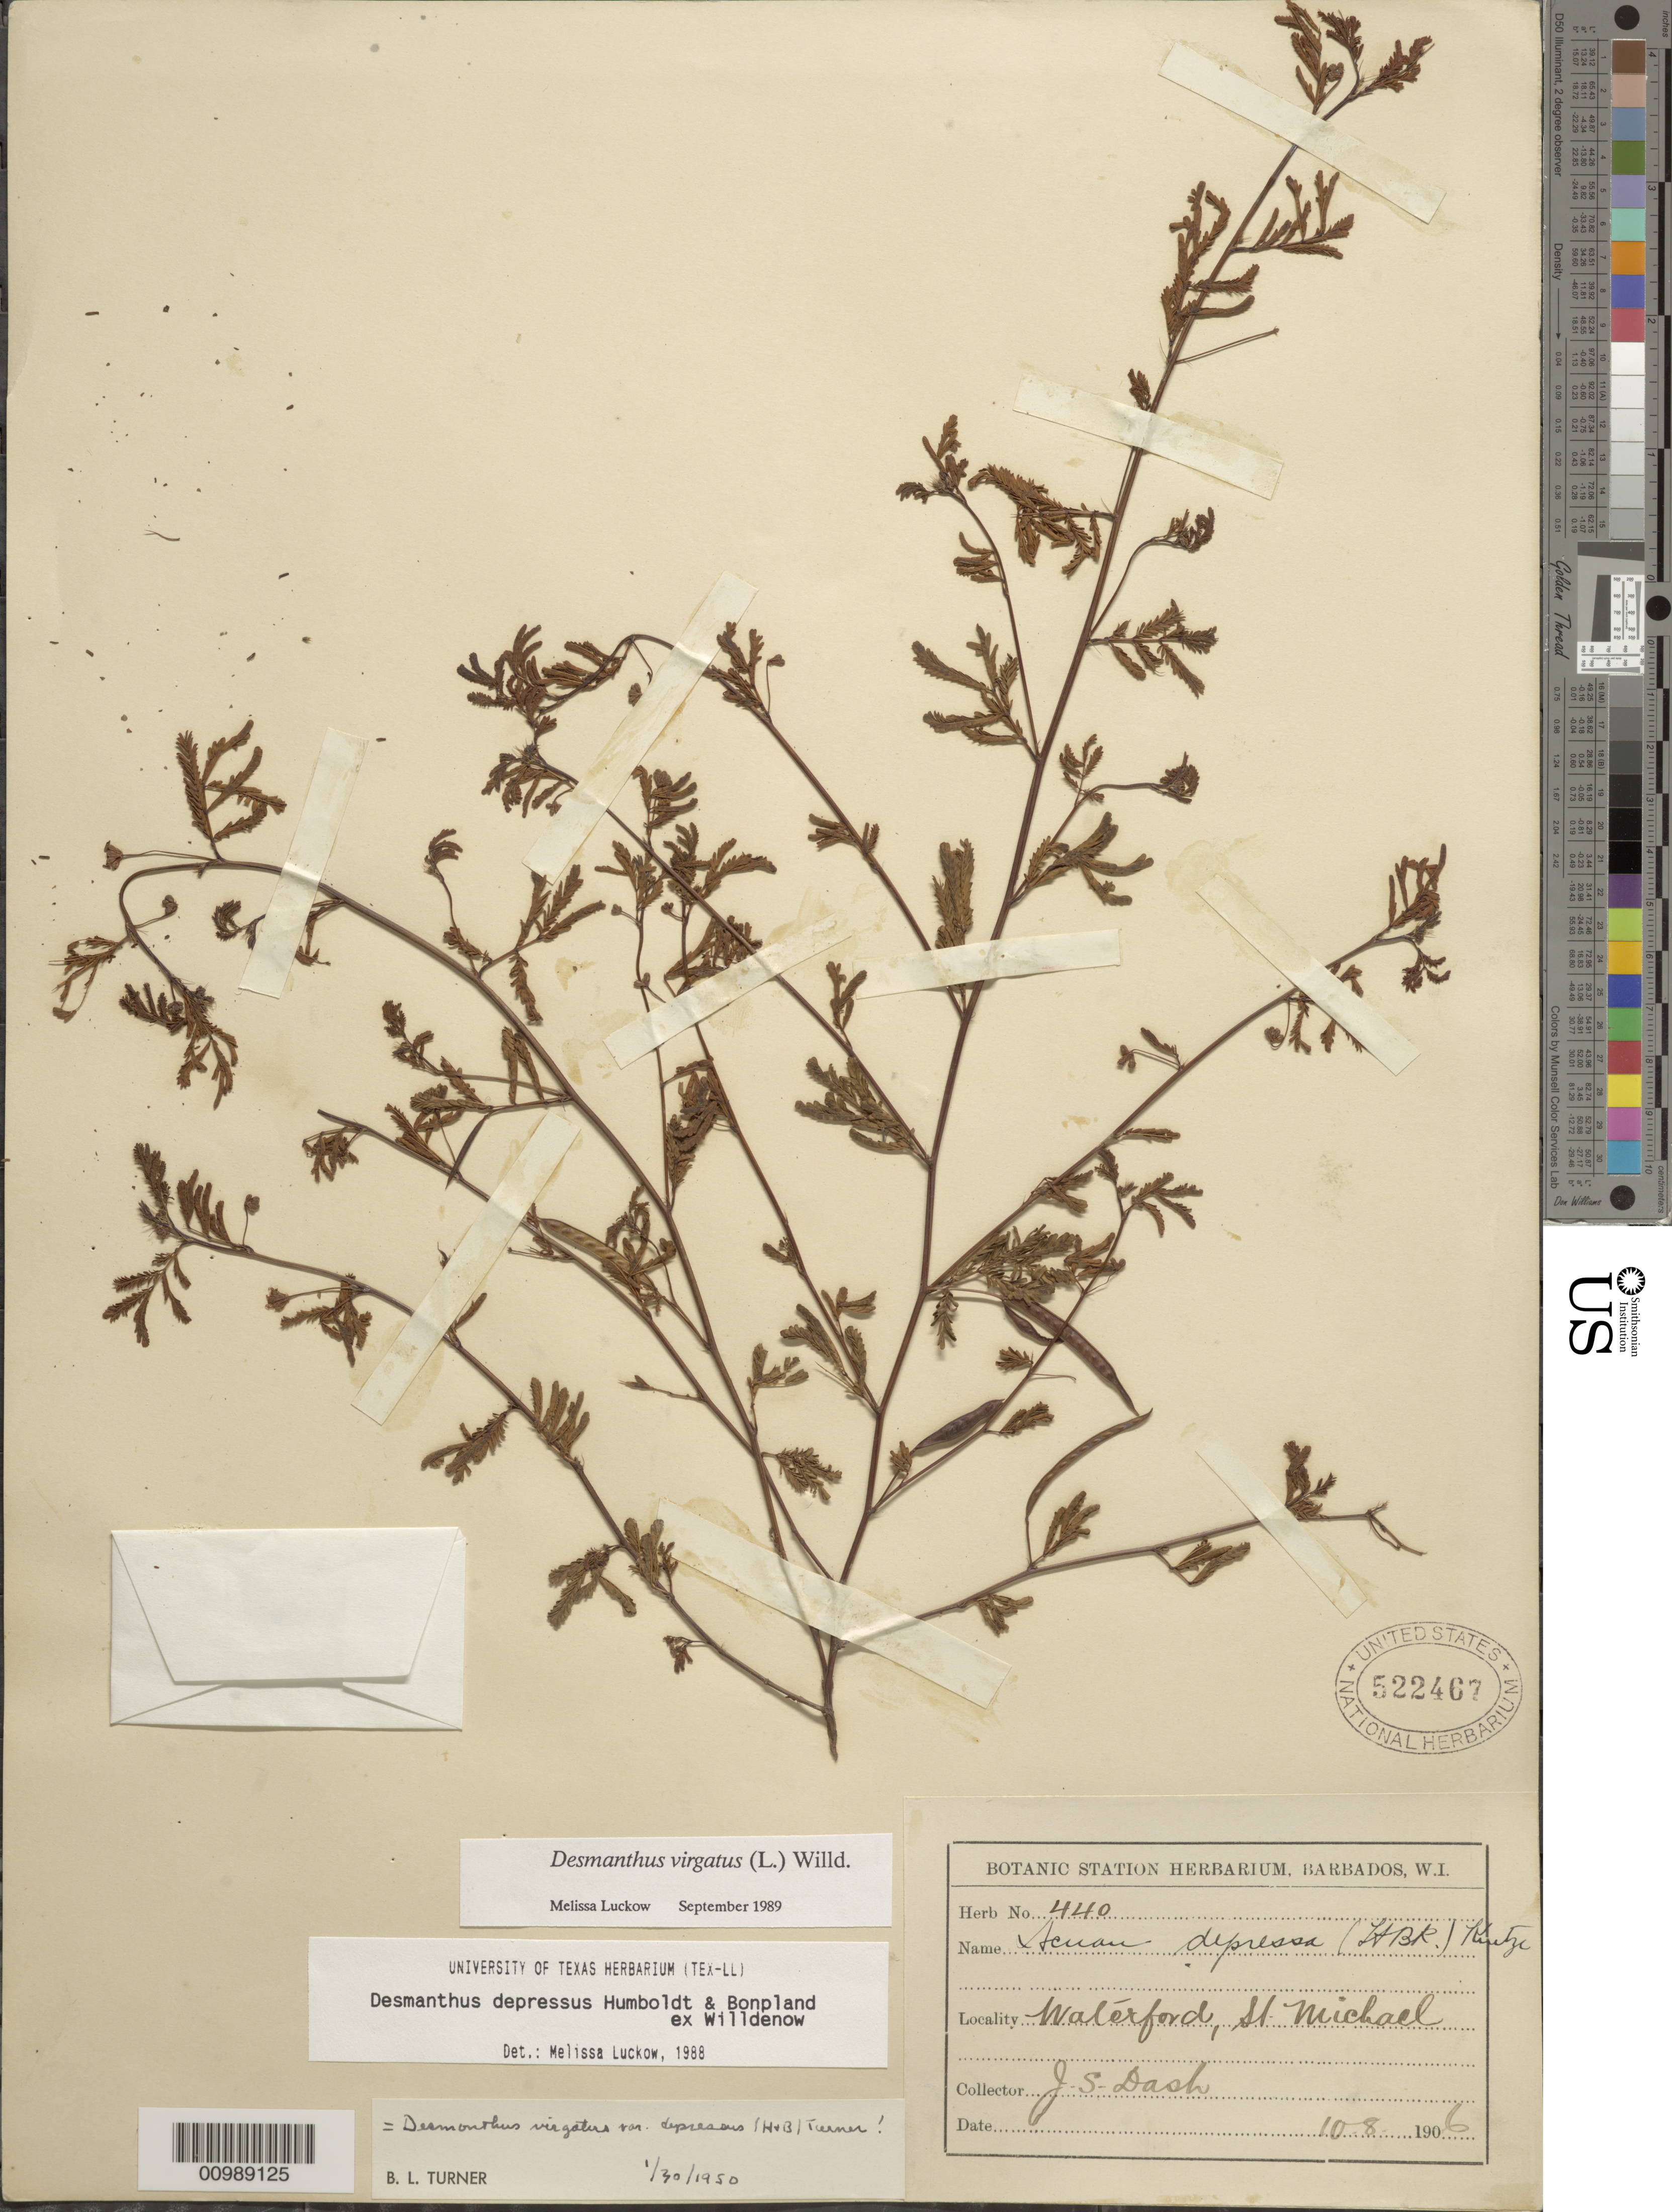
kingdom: Plantae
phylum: Tracheophyta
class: Magnoliopsida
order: Fabales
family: Fabaceae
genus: Desmanthus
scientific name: Desmanthus virgatus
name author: (L.) Willd.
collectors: J. Dash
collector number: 440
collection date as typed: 10 Aug 1906 or 08 Oct 1906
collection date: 1906-08-10 or 1906-10-08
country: Barbados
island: Barbados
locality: Waterford, St. Michael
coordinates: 0 N, 0 E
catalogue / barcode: US 522467